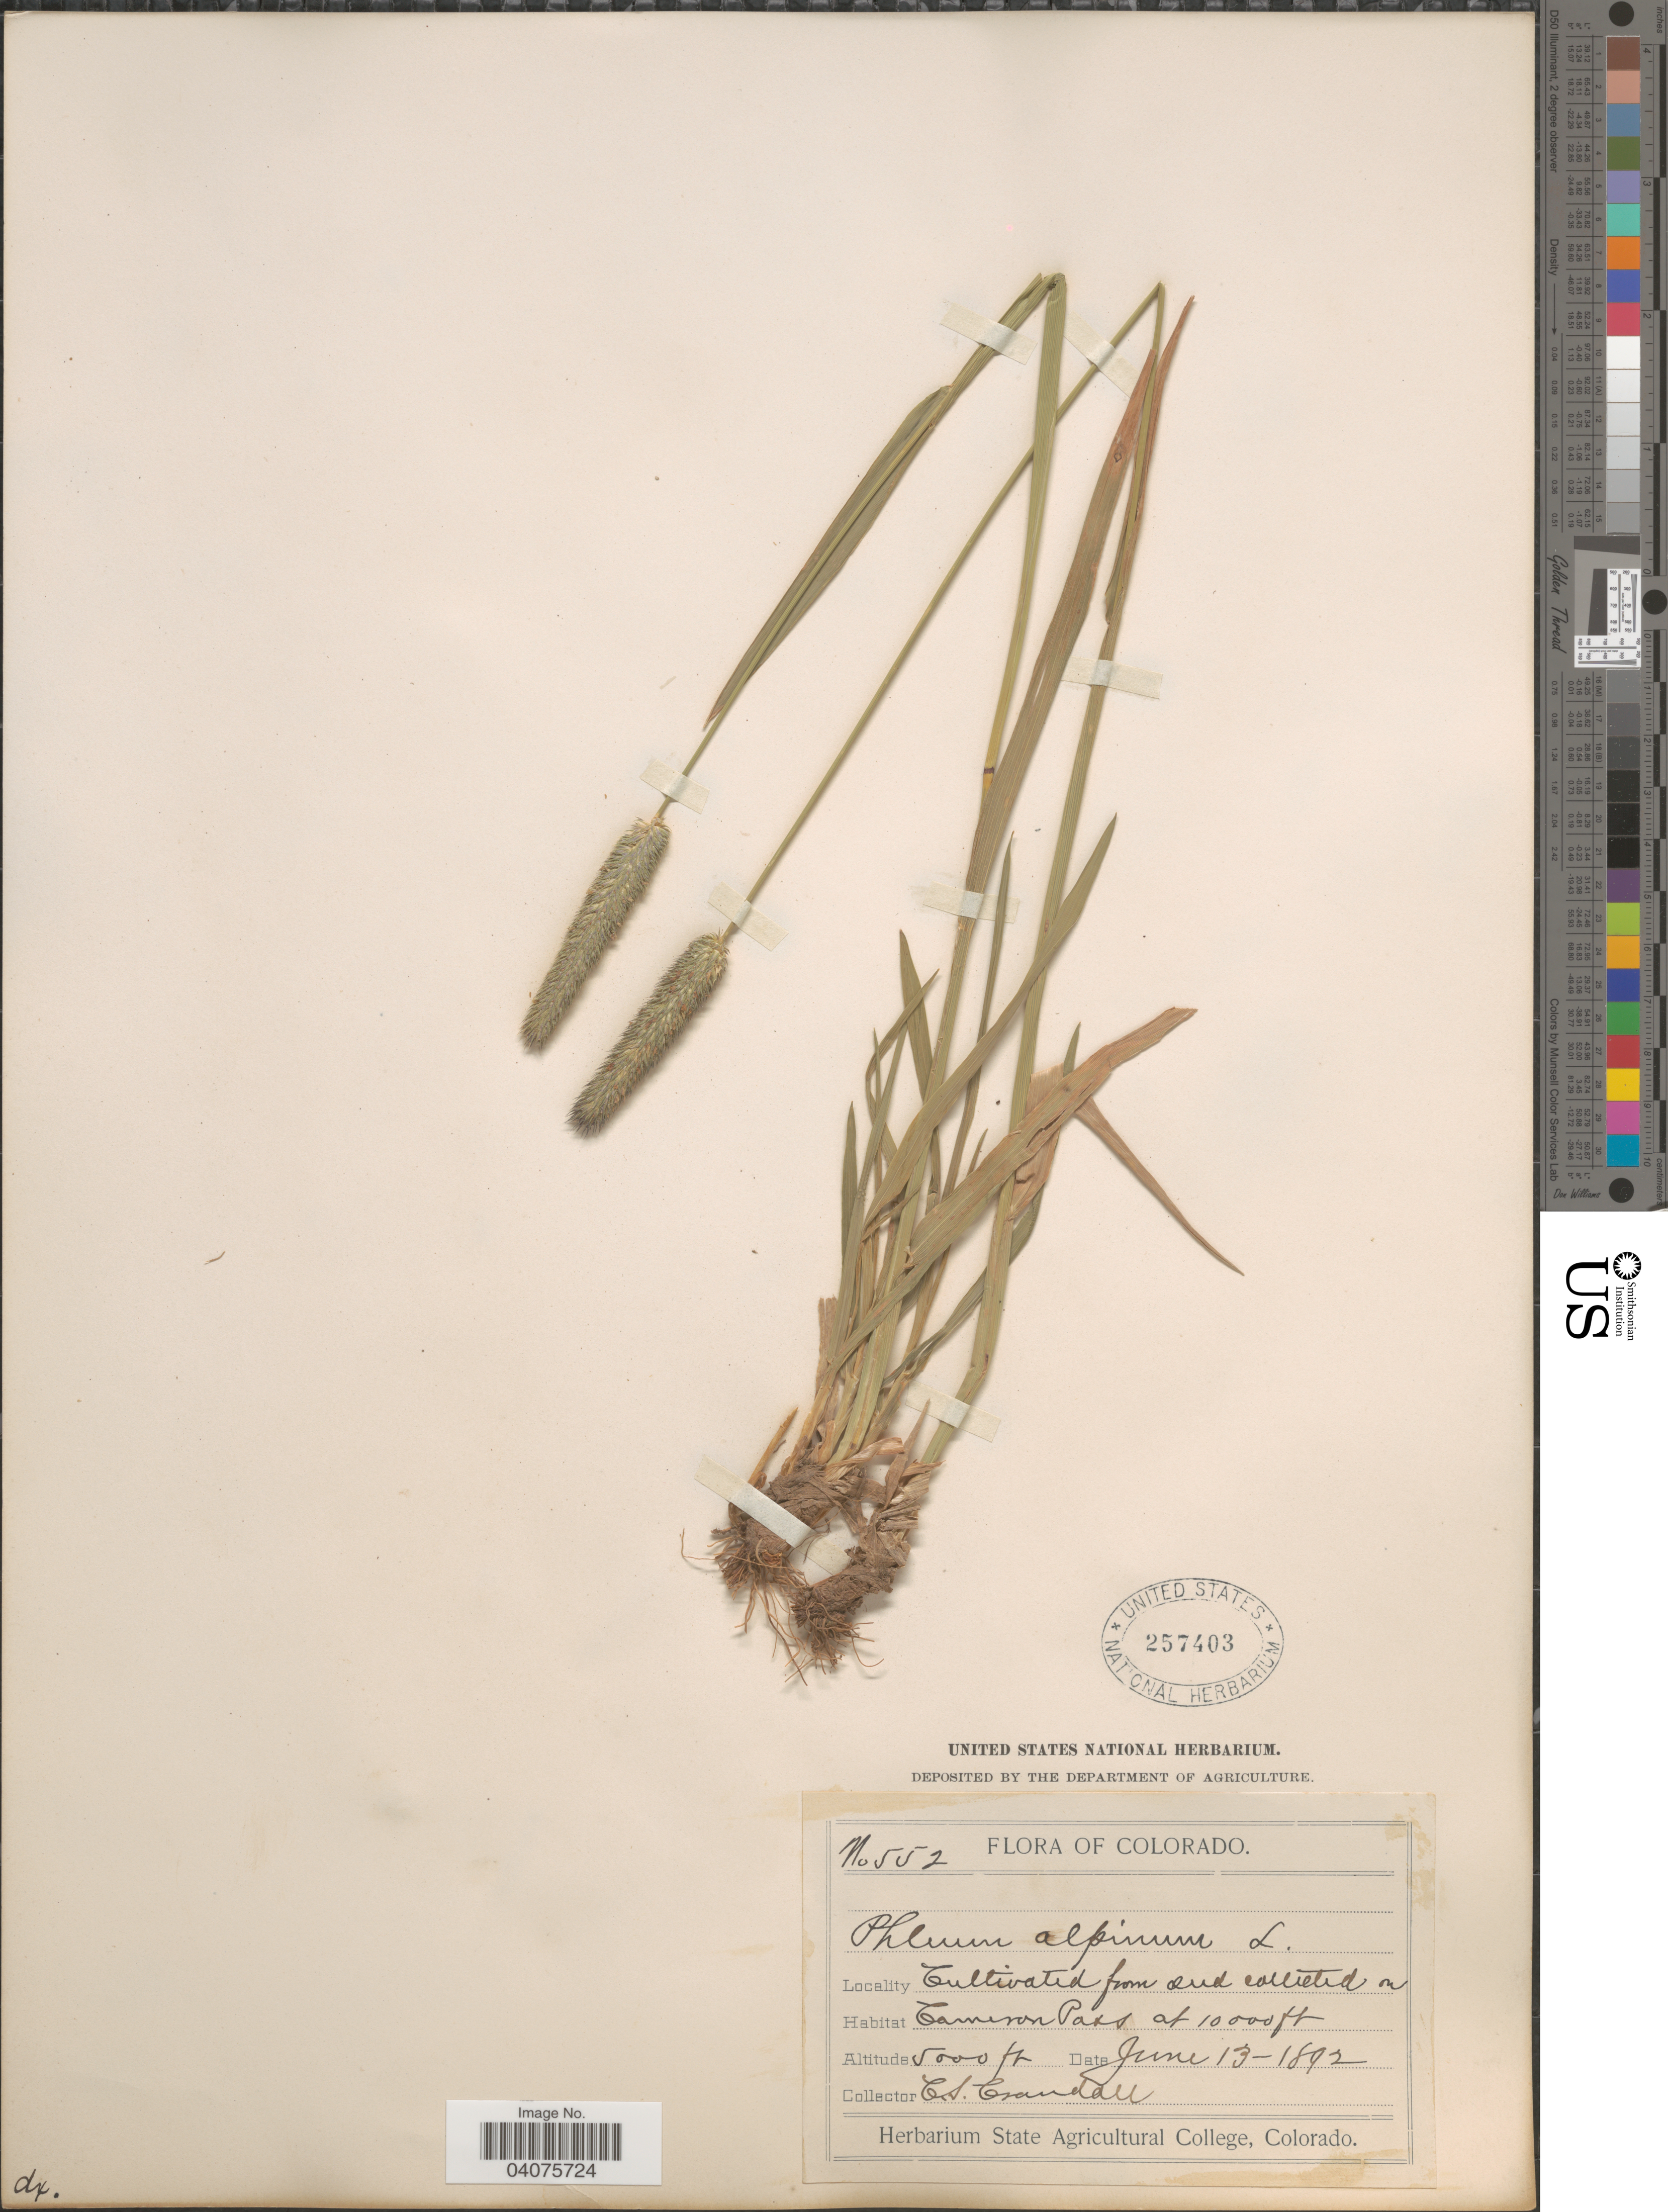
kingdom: Plantae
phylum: Tracheophyta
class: Liliopsida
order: Poales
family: Poaceae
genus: Phleum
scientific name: Phleum alpinum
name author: L.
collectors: C. Crandall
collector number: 552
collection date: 1892-06-13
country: United States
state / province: Colorado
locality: On Cameron Pass at 10000 ft.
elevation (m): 1524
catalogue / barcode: US 257403